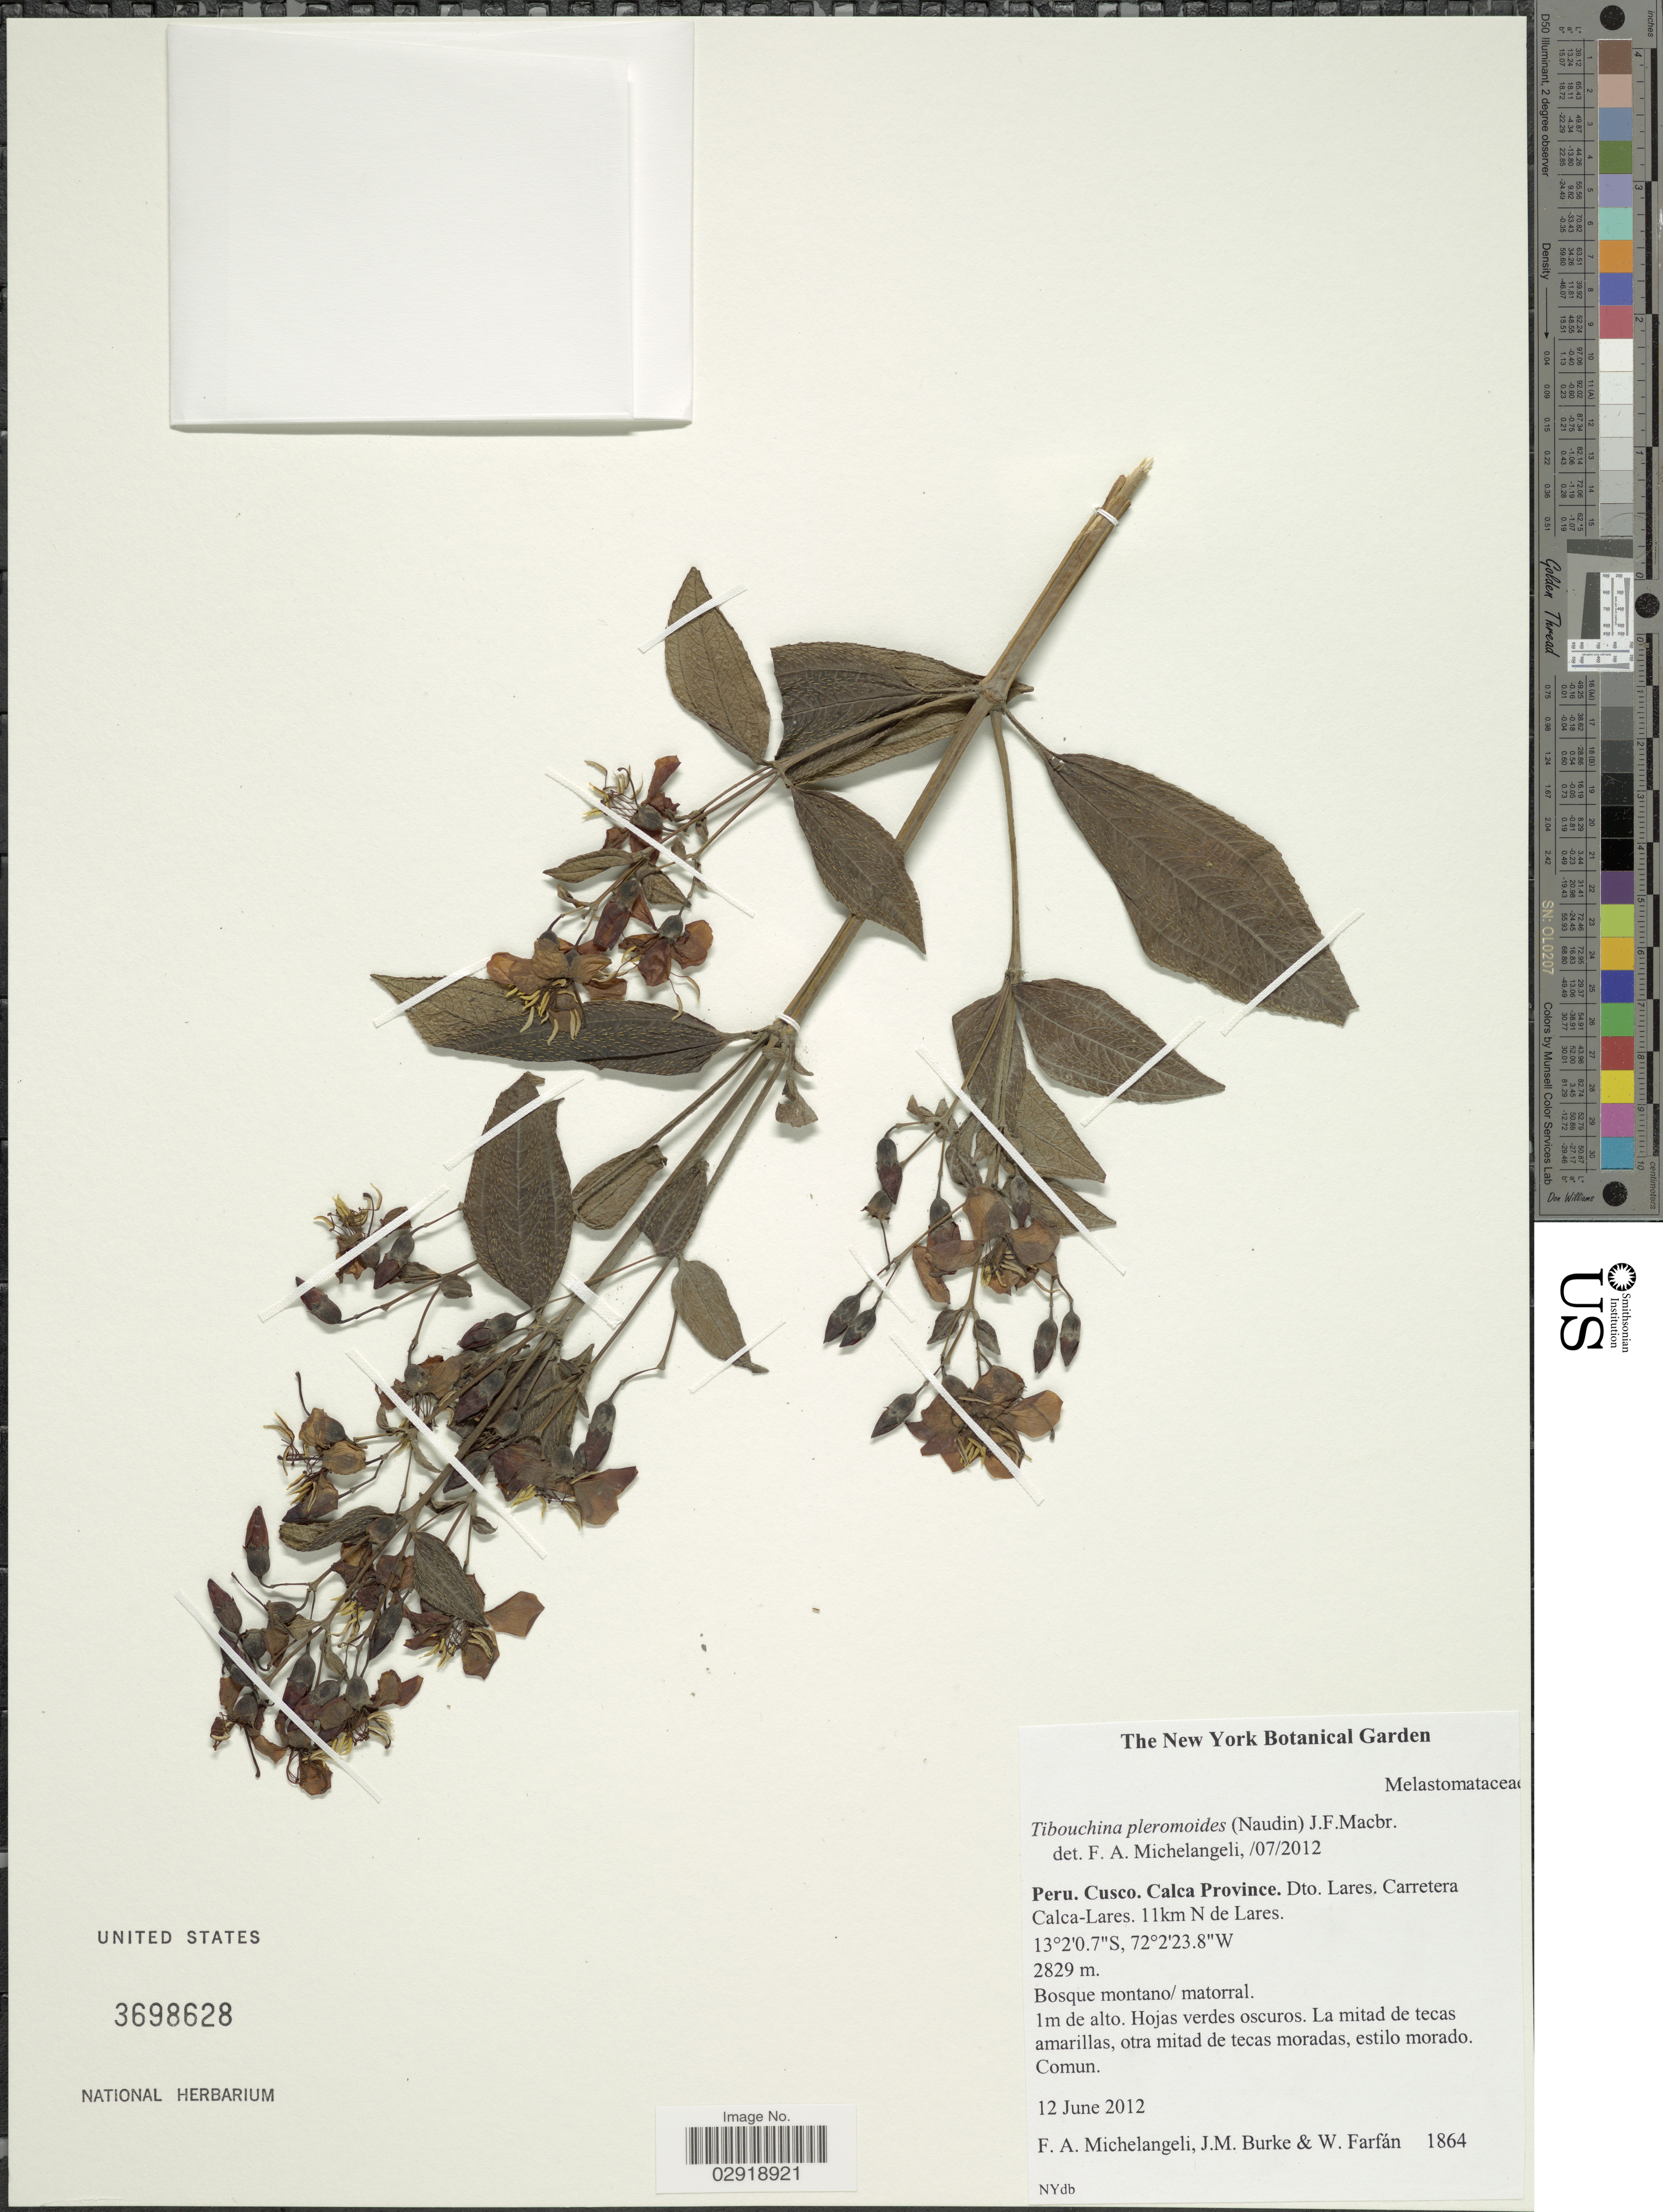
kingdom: Plantae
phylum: Tracheophyta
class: Magnoliopsida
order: Myrtales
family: Melastomataceae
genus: Chaetogastra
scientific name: Chaetogastra pleromoides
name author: (Naudin) P.J.F. Guim. & Michelang.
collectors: F. A. Michelangeli, Jac. M. Burke & W. Farfán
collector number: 1864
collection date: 2012-06-12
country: Peru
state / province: Cusco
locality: Calca Province.Dto. Lares. Carretera Calca-Lares. 11km N de Lares.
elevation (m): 2829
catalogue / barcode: US 3698628